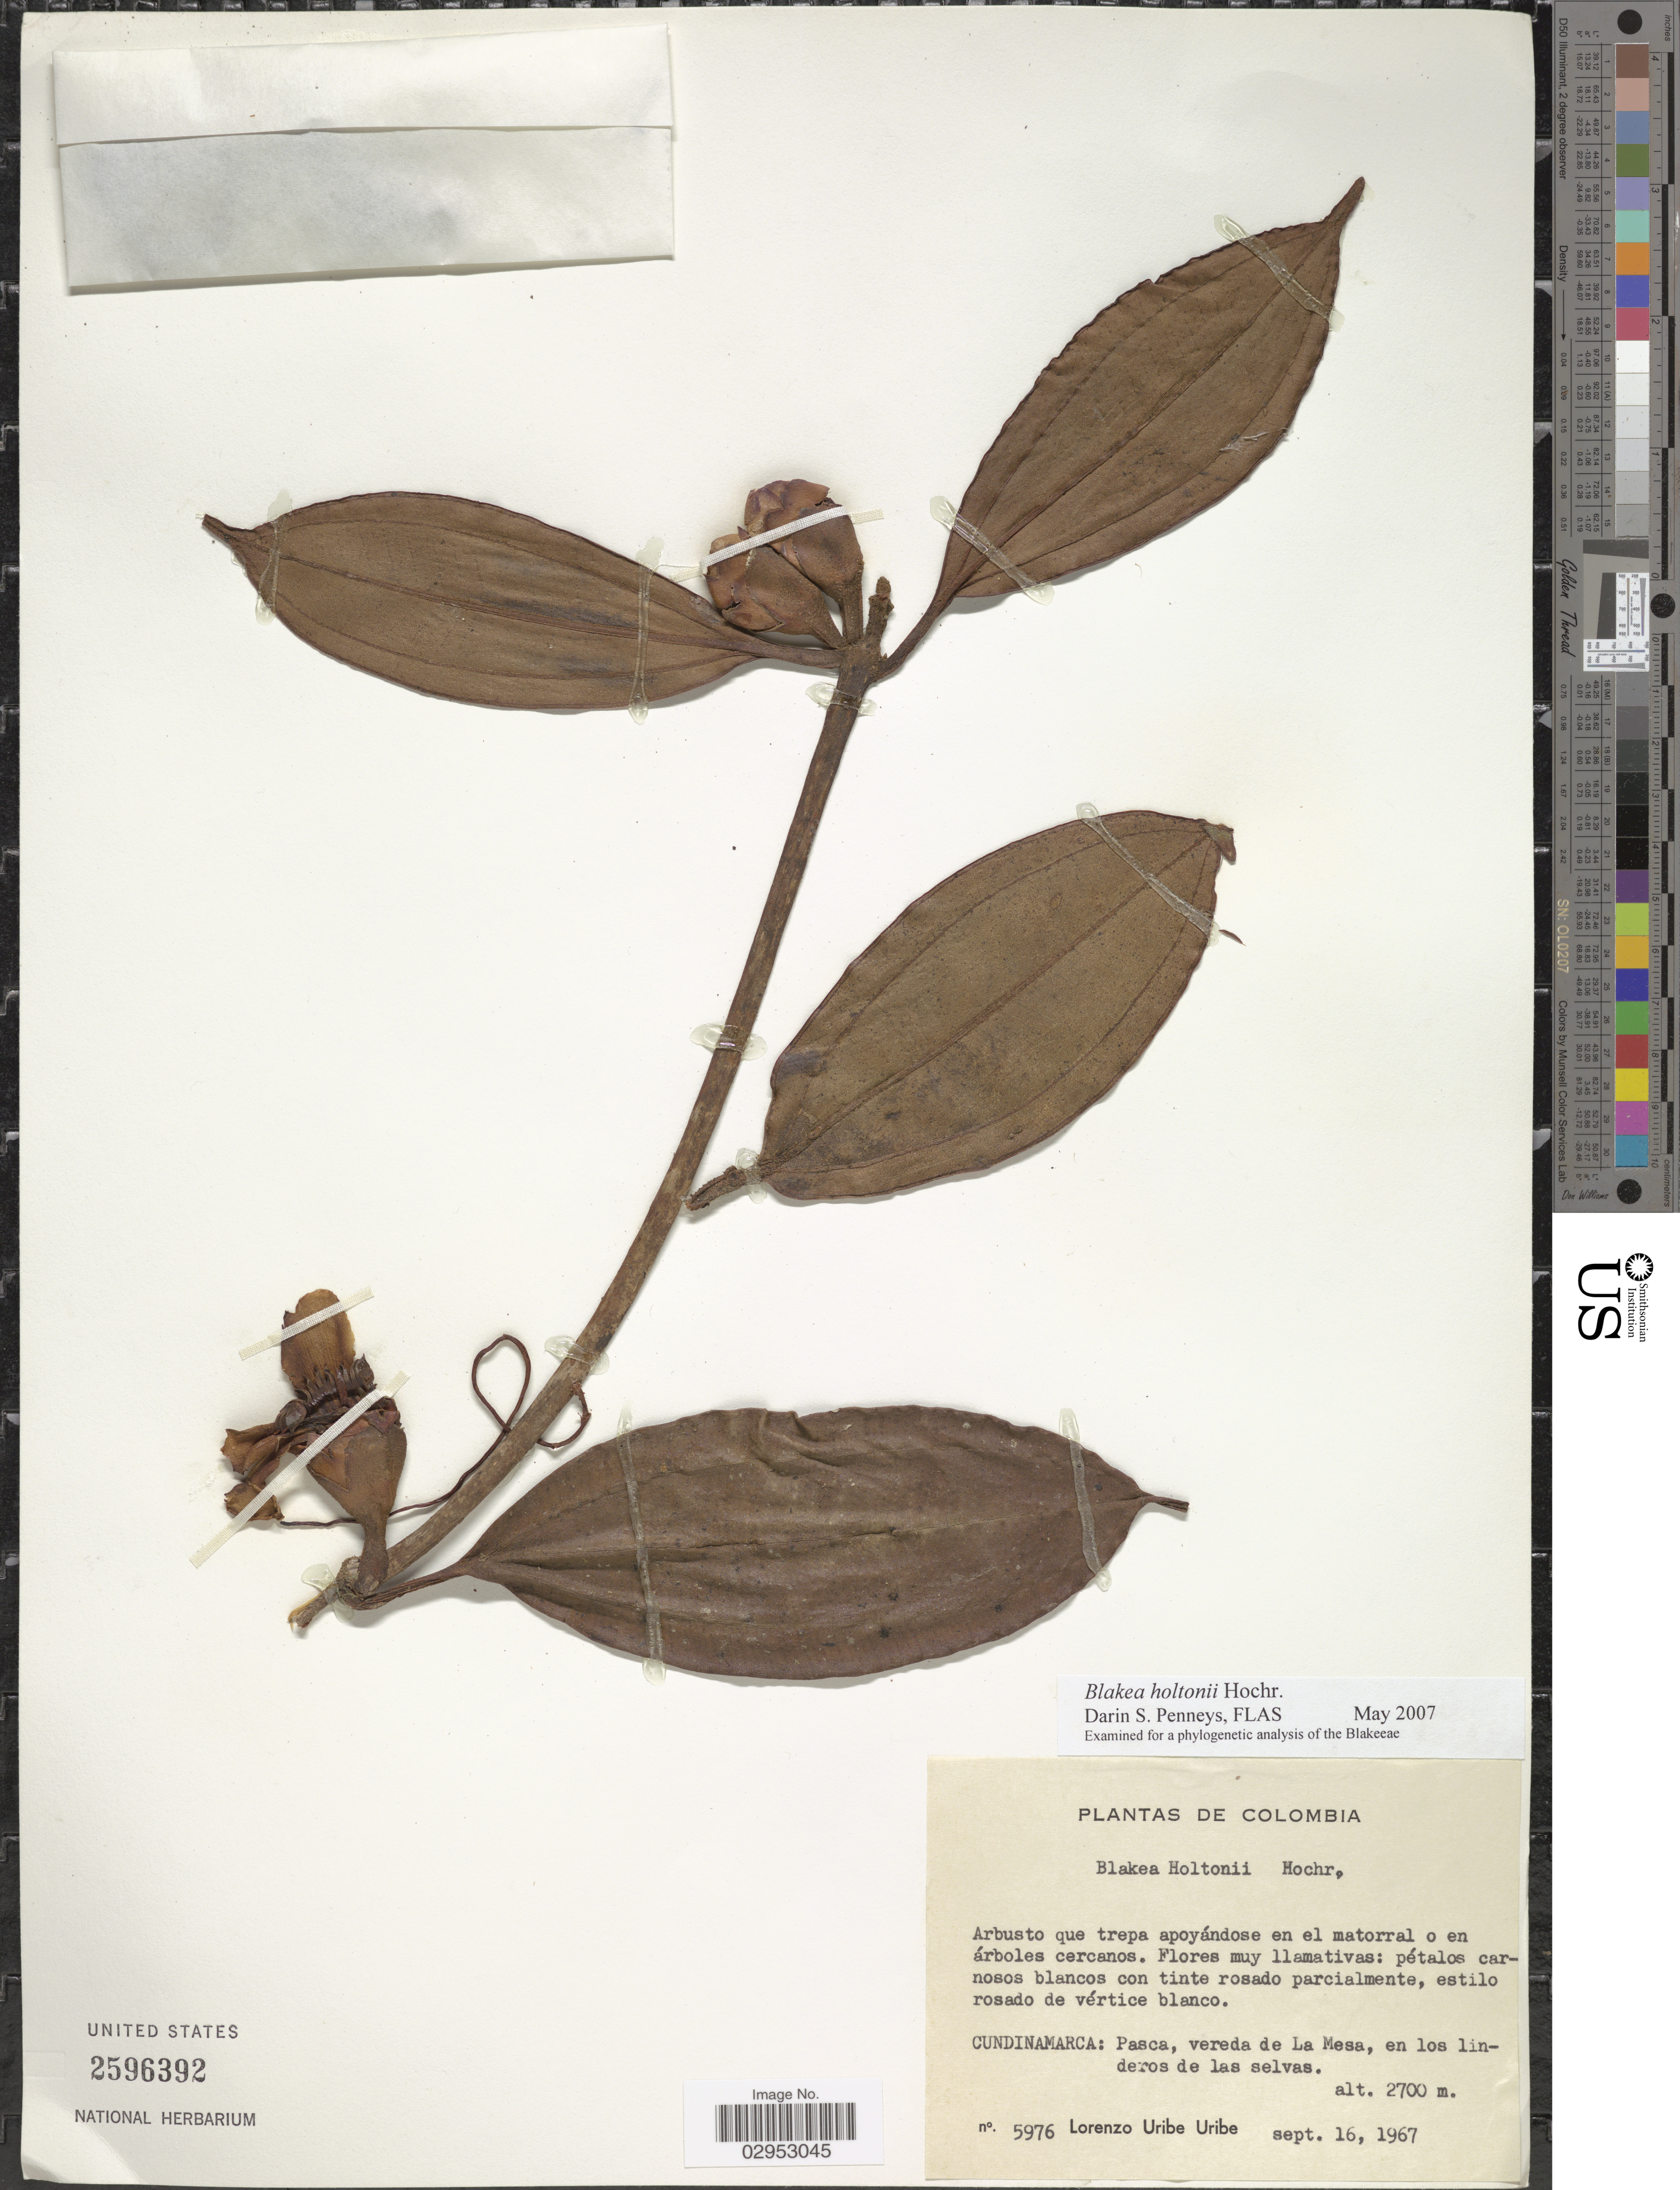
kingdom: Plantae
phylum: Tracheophyta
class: Magnoliopsida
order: Myrtales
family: Melastomataceae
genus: Blakea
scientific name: Blakea holtonii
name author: Hochr.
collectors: L. Uribe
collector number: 5976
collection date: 1967-09-16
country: Colombia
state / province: Cundinamarca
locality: Pasca, vereda de La Mesa, en los linderos de las selvas.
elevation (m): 2700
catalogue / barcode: US 2596392